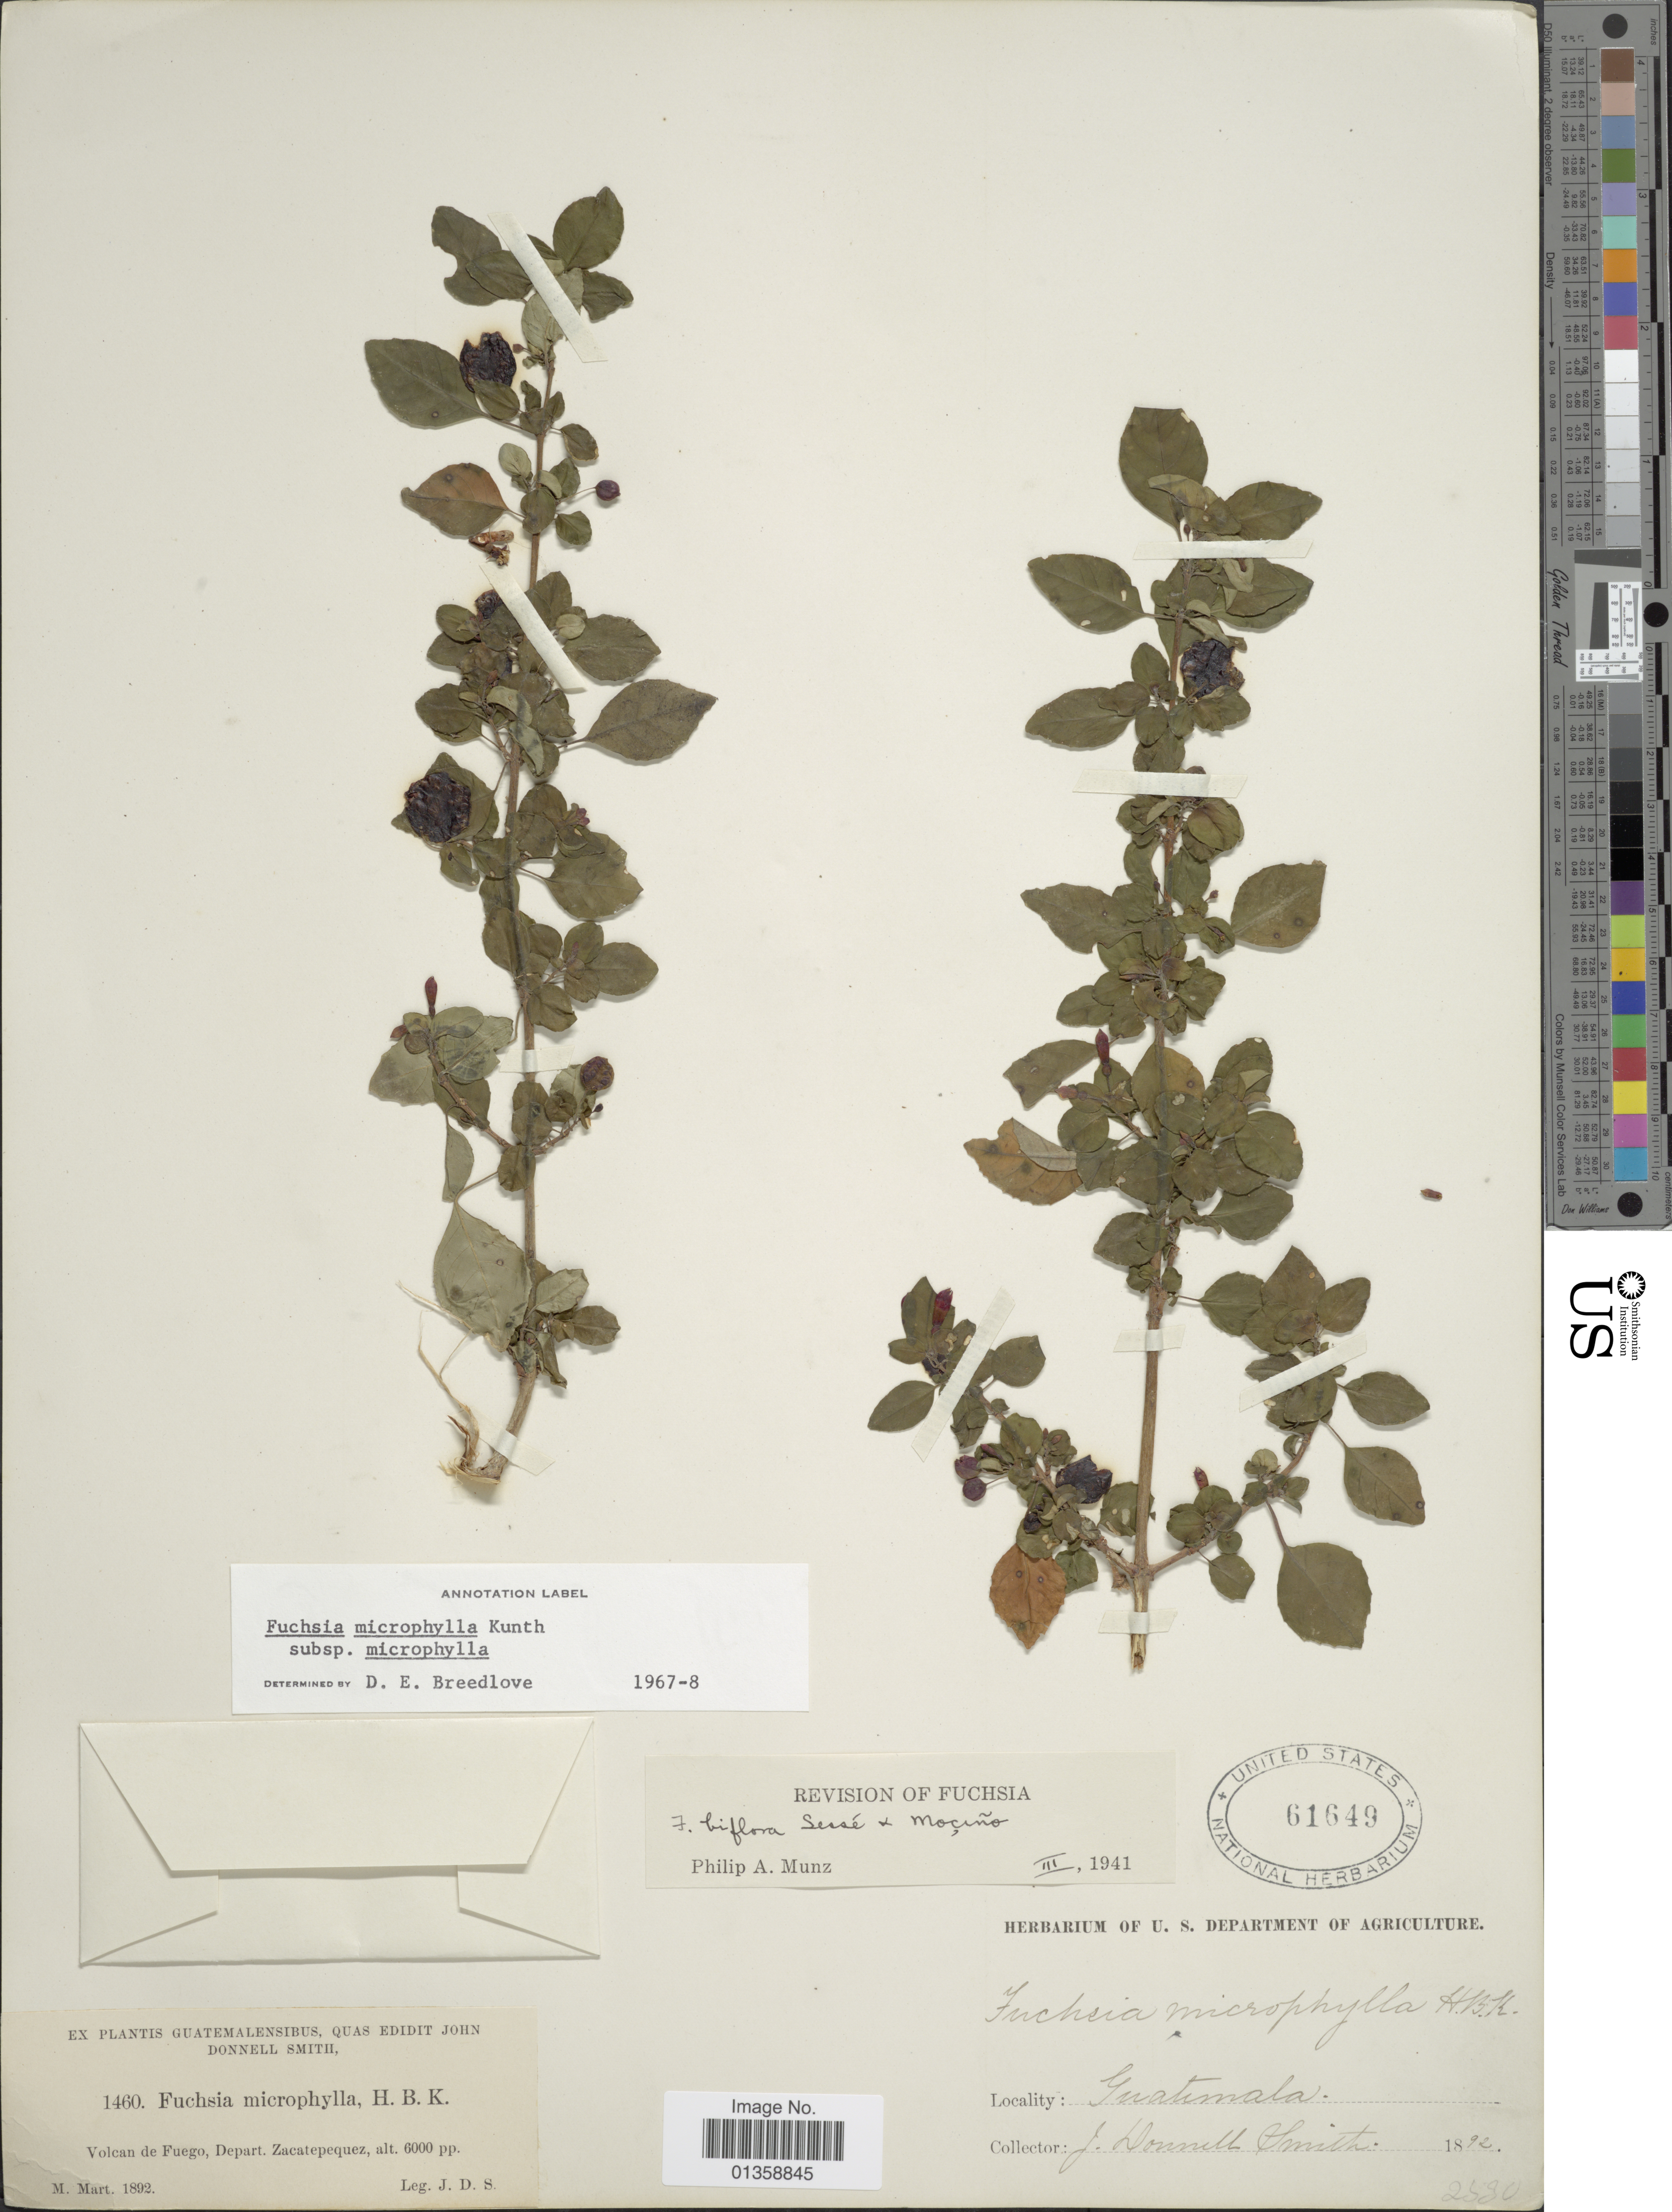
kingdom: Plantae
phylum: Tracheophyta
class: Magnoliopsida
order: Myrtales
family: Onagraceae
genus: Fuchsia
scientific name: Fuchsia microphylla subsp. microphylla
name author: Kunth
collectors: J. Donnell Smith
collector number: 1460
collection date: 1892-03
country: Guatemala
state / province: Sacatepéquez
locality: Volcan de Fuego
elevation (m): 1829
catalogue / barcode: US 61649